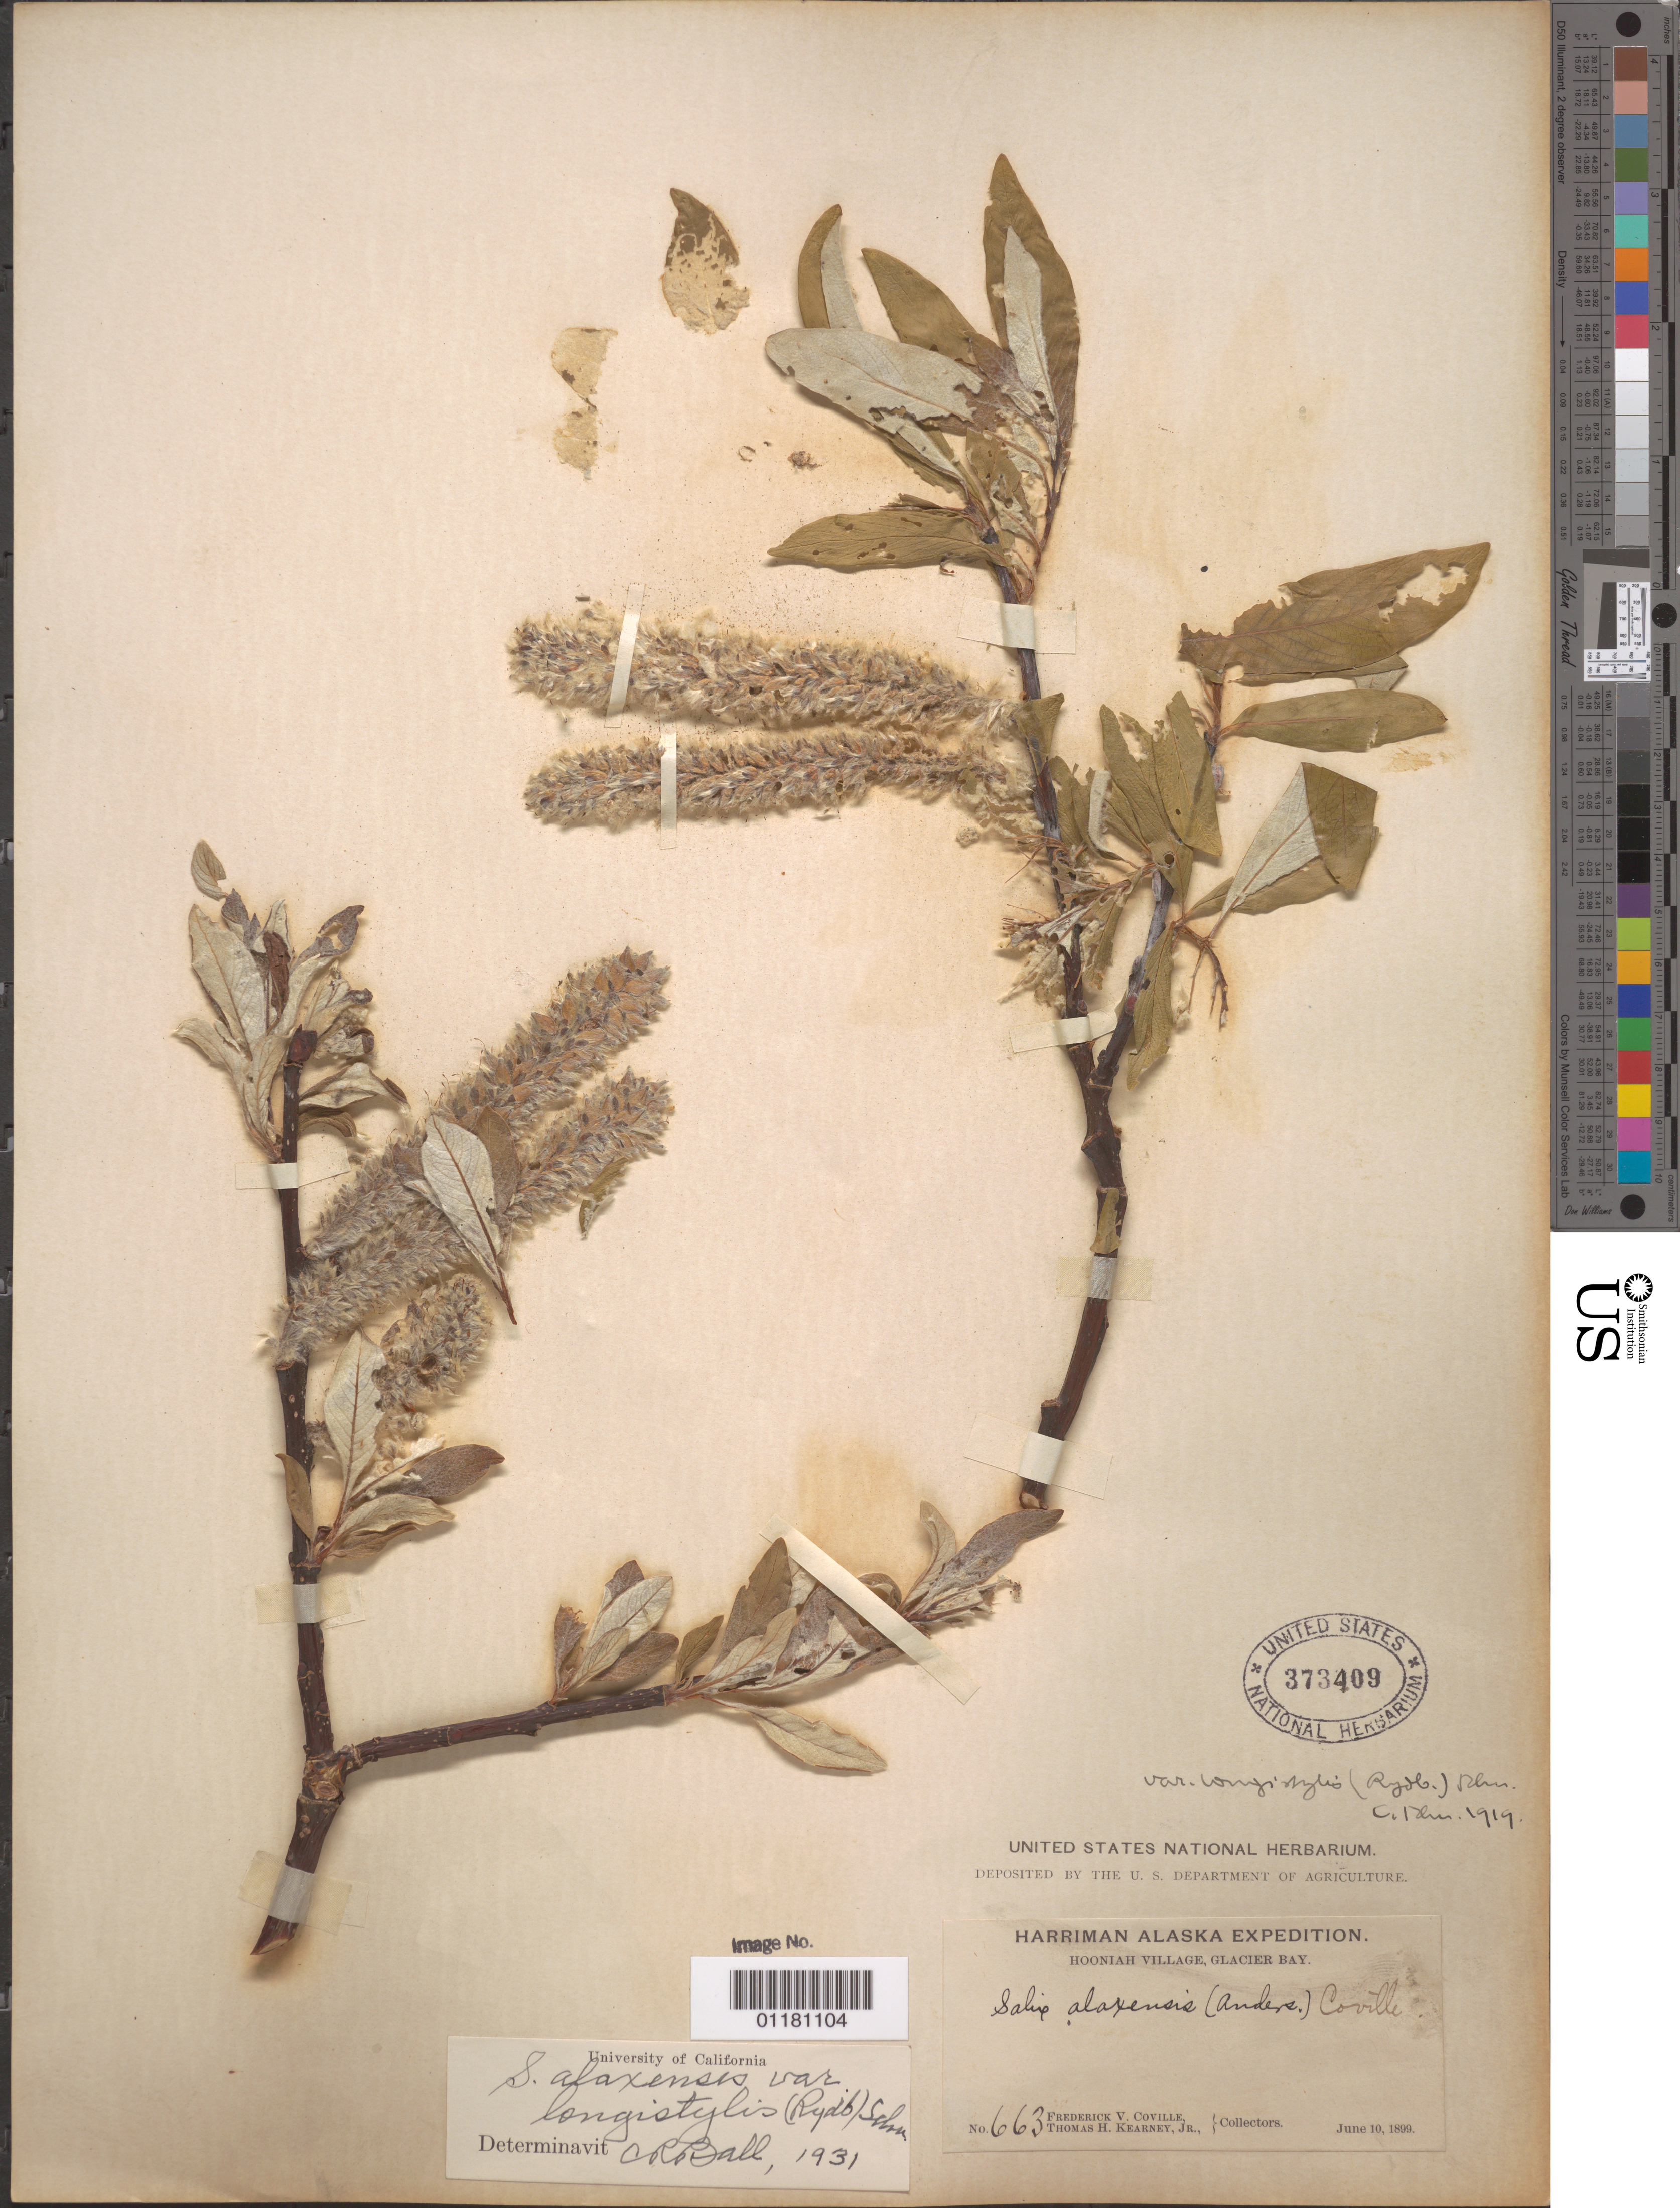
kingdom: Plantae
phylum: Tracheophyta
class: Magnoliopsida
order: Malpighiales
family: Salicaceae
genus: Salix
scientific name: Salix alaxensis var. longistylis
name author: (Rydb.) C.K. Schneid.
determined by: Ball, C. R.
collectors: F. V. Coville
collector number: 663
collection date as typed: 10 Jun 1899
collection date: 1899-06-10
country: United States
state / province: Alaska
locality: Hooniah Village, Glacier Bay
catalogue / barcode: US 373409